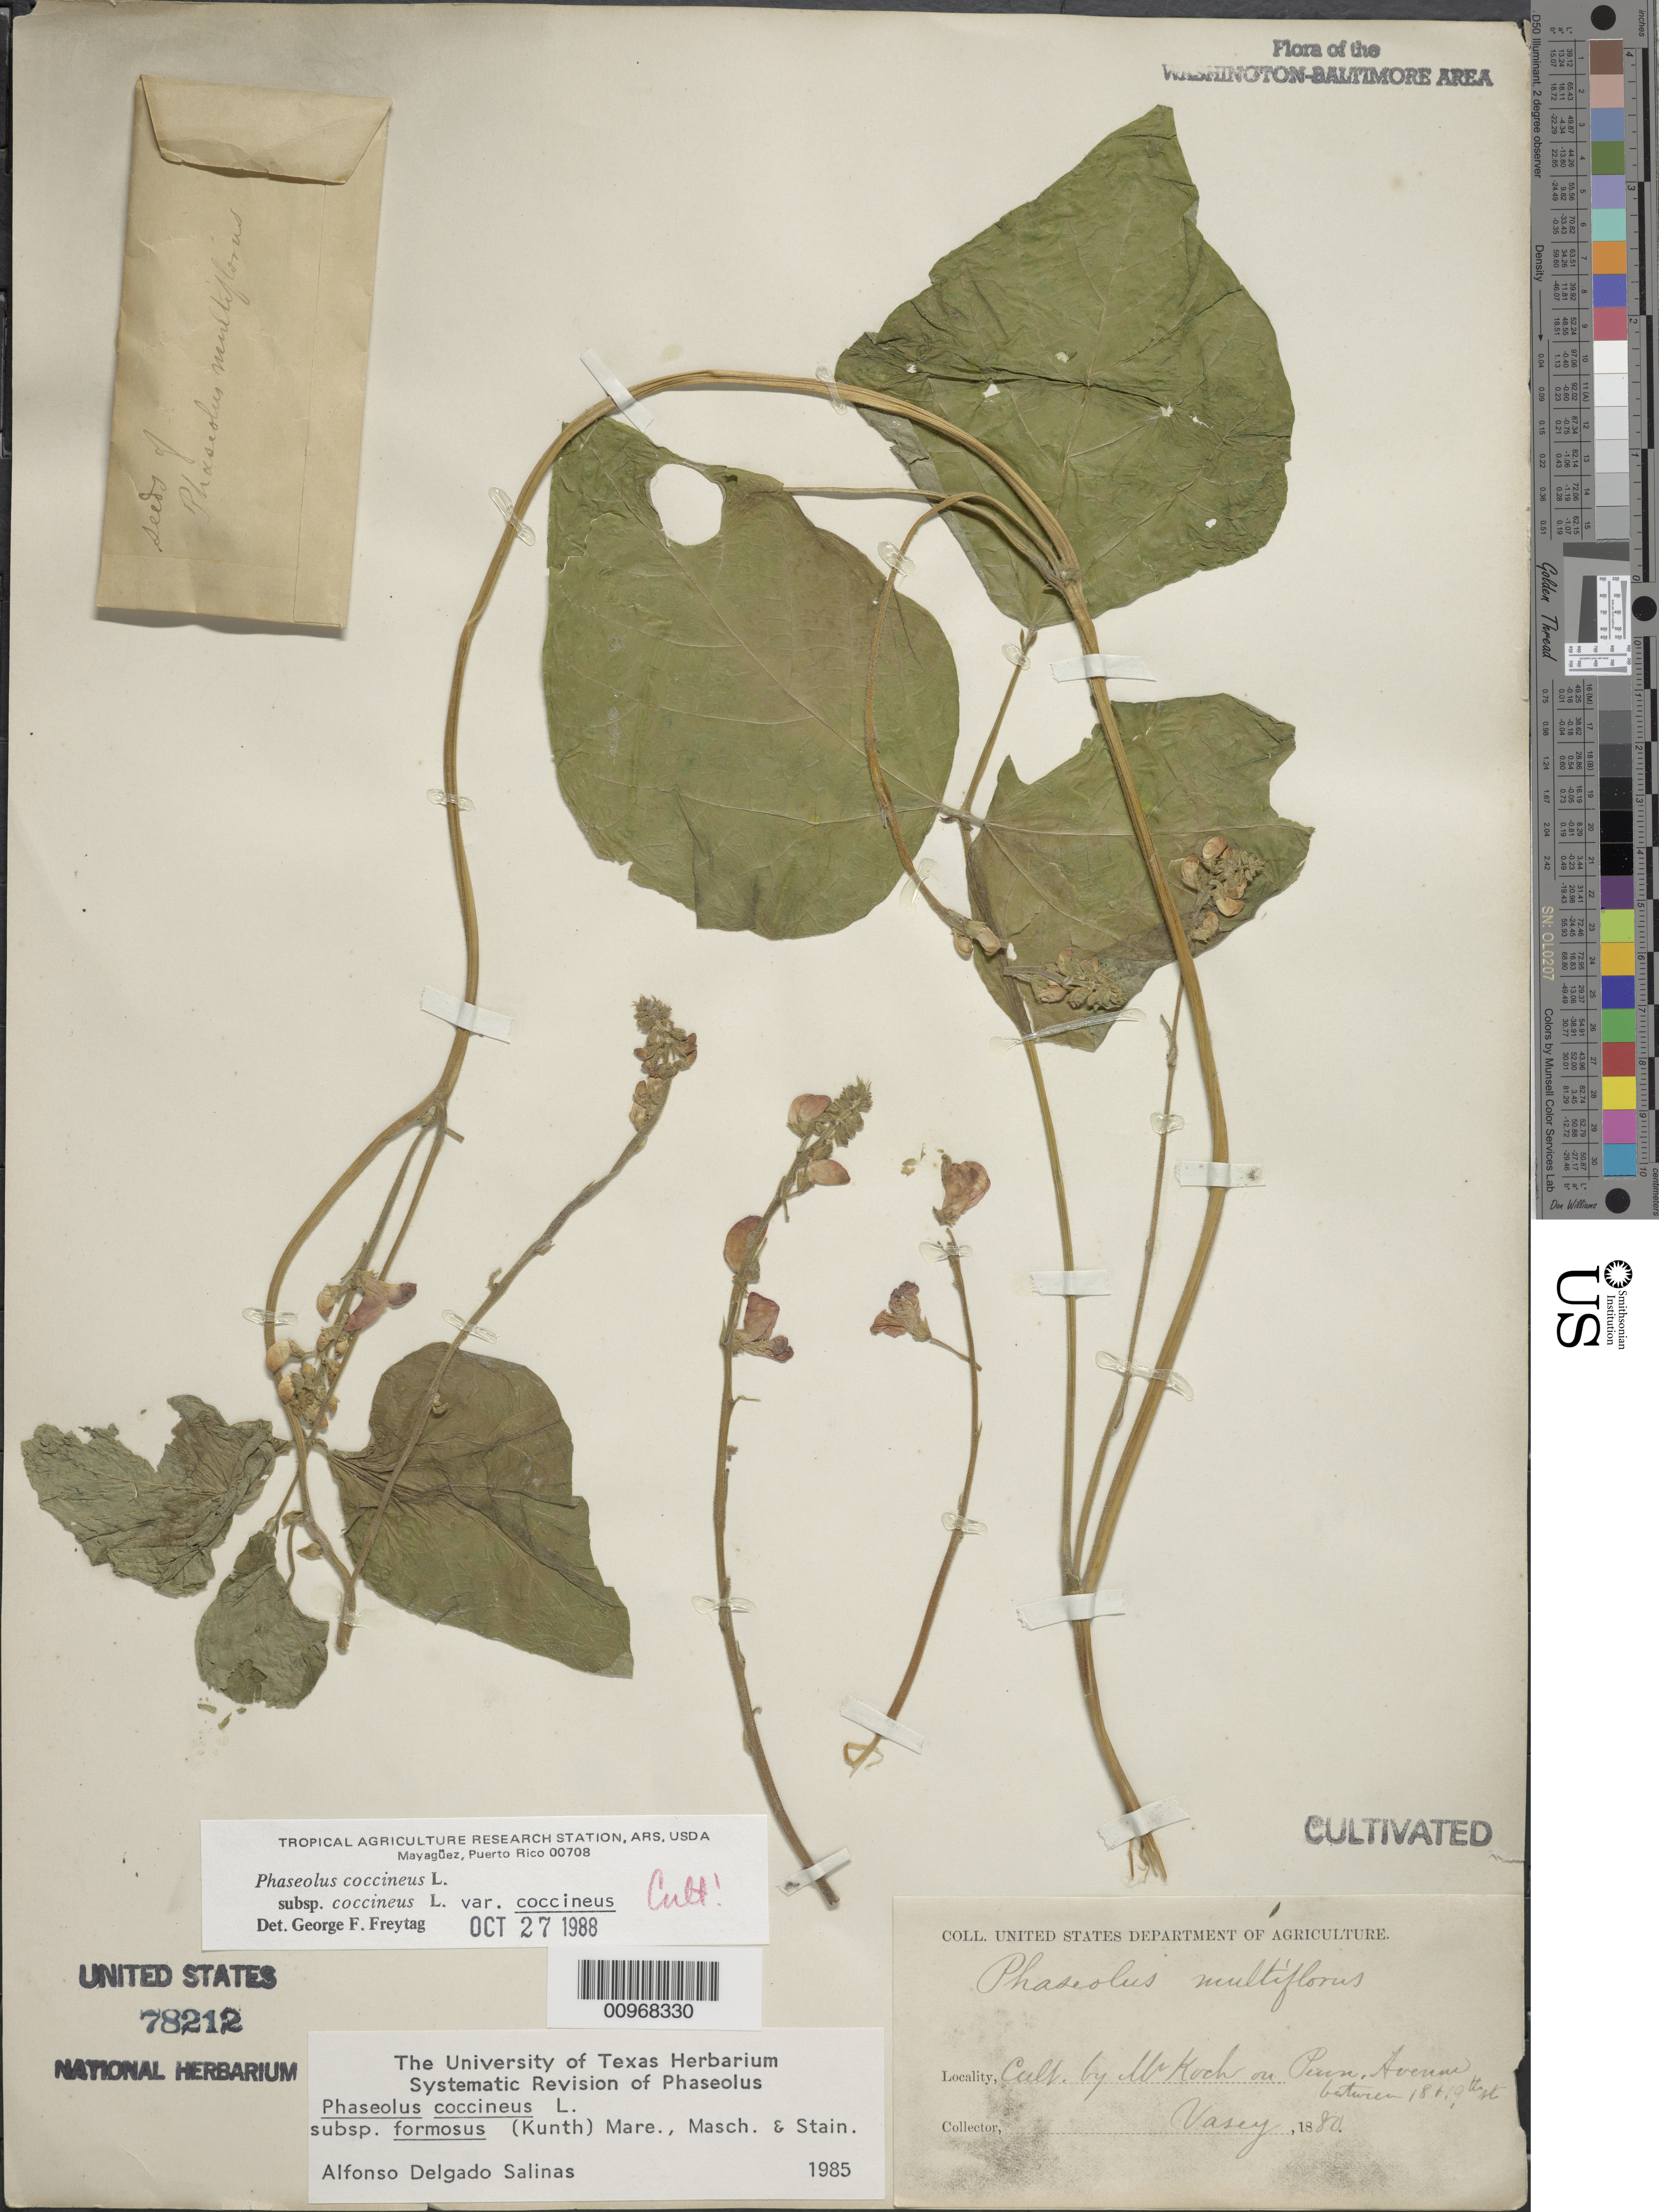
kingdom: Plantae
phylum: Tracheophyta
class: Magnoliopsida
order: Fabales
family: Fabaceae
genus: Phaseolus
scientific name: Phaseolus coccineus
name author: L.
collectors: G. Vasey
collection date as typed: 1880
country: United States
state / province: District of Columbia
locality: At the residence of M. Koch on Pennsylvania Ave. between 18th and 19th Street.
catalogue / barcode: US 78212